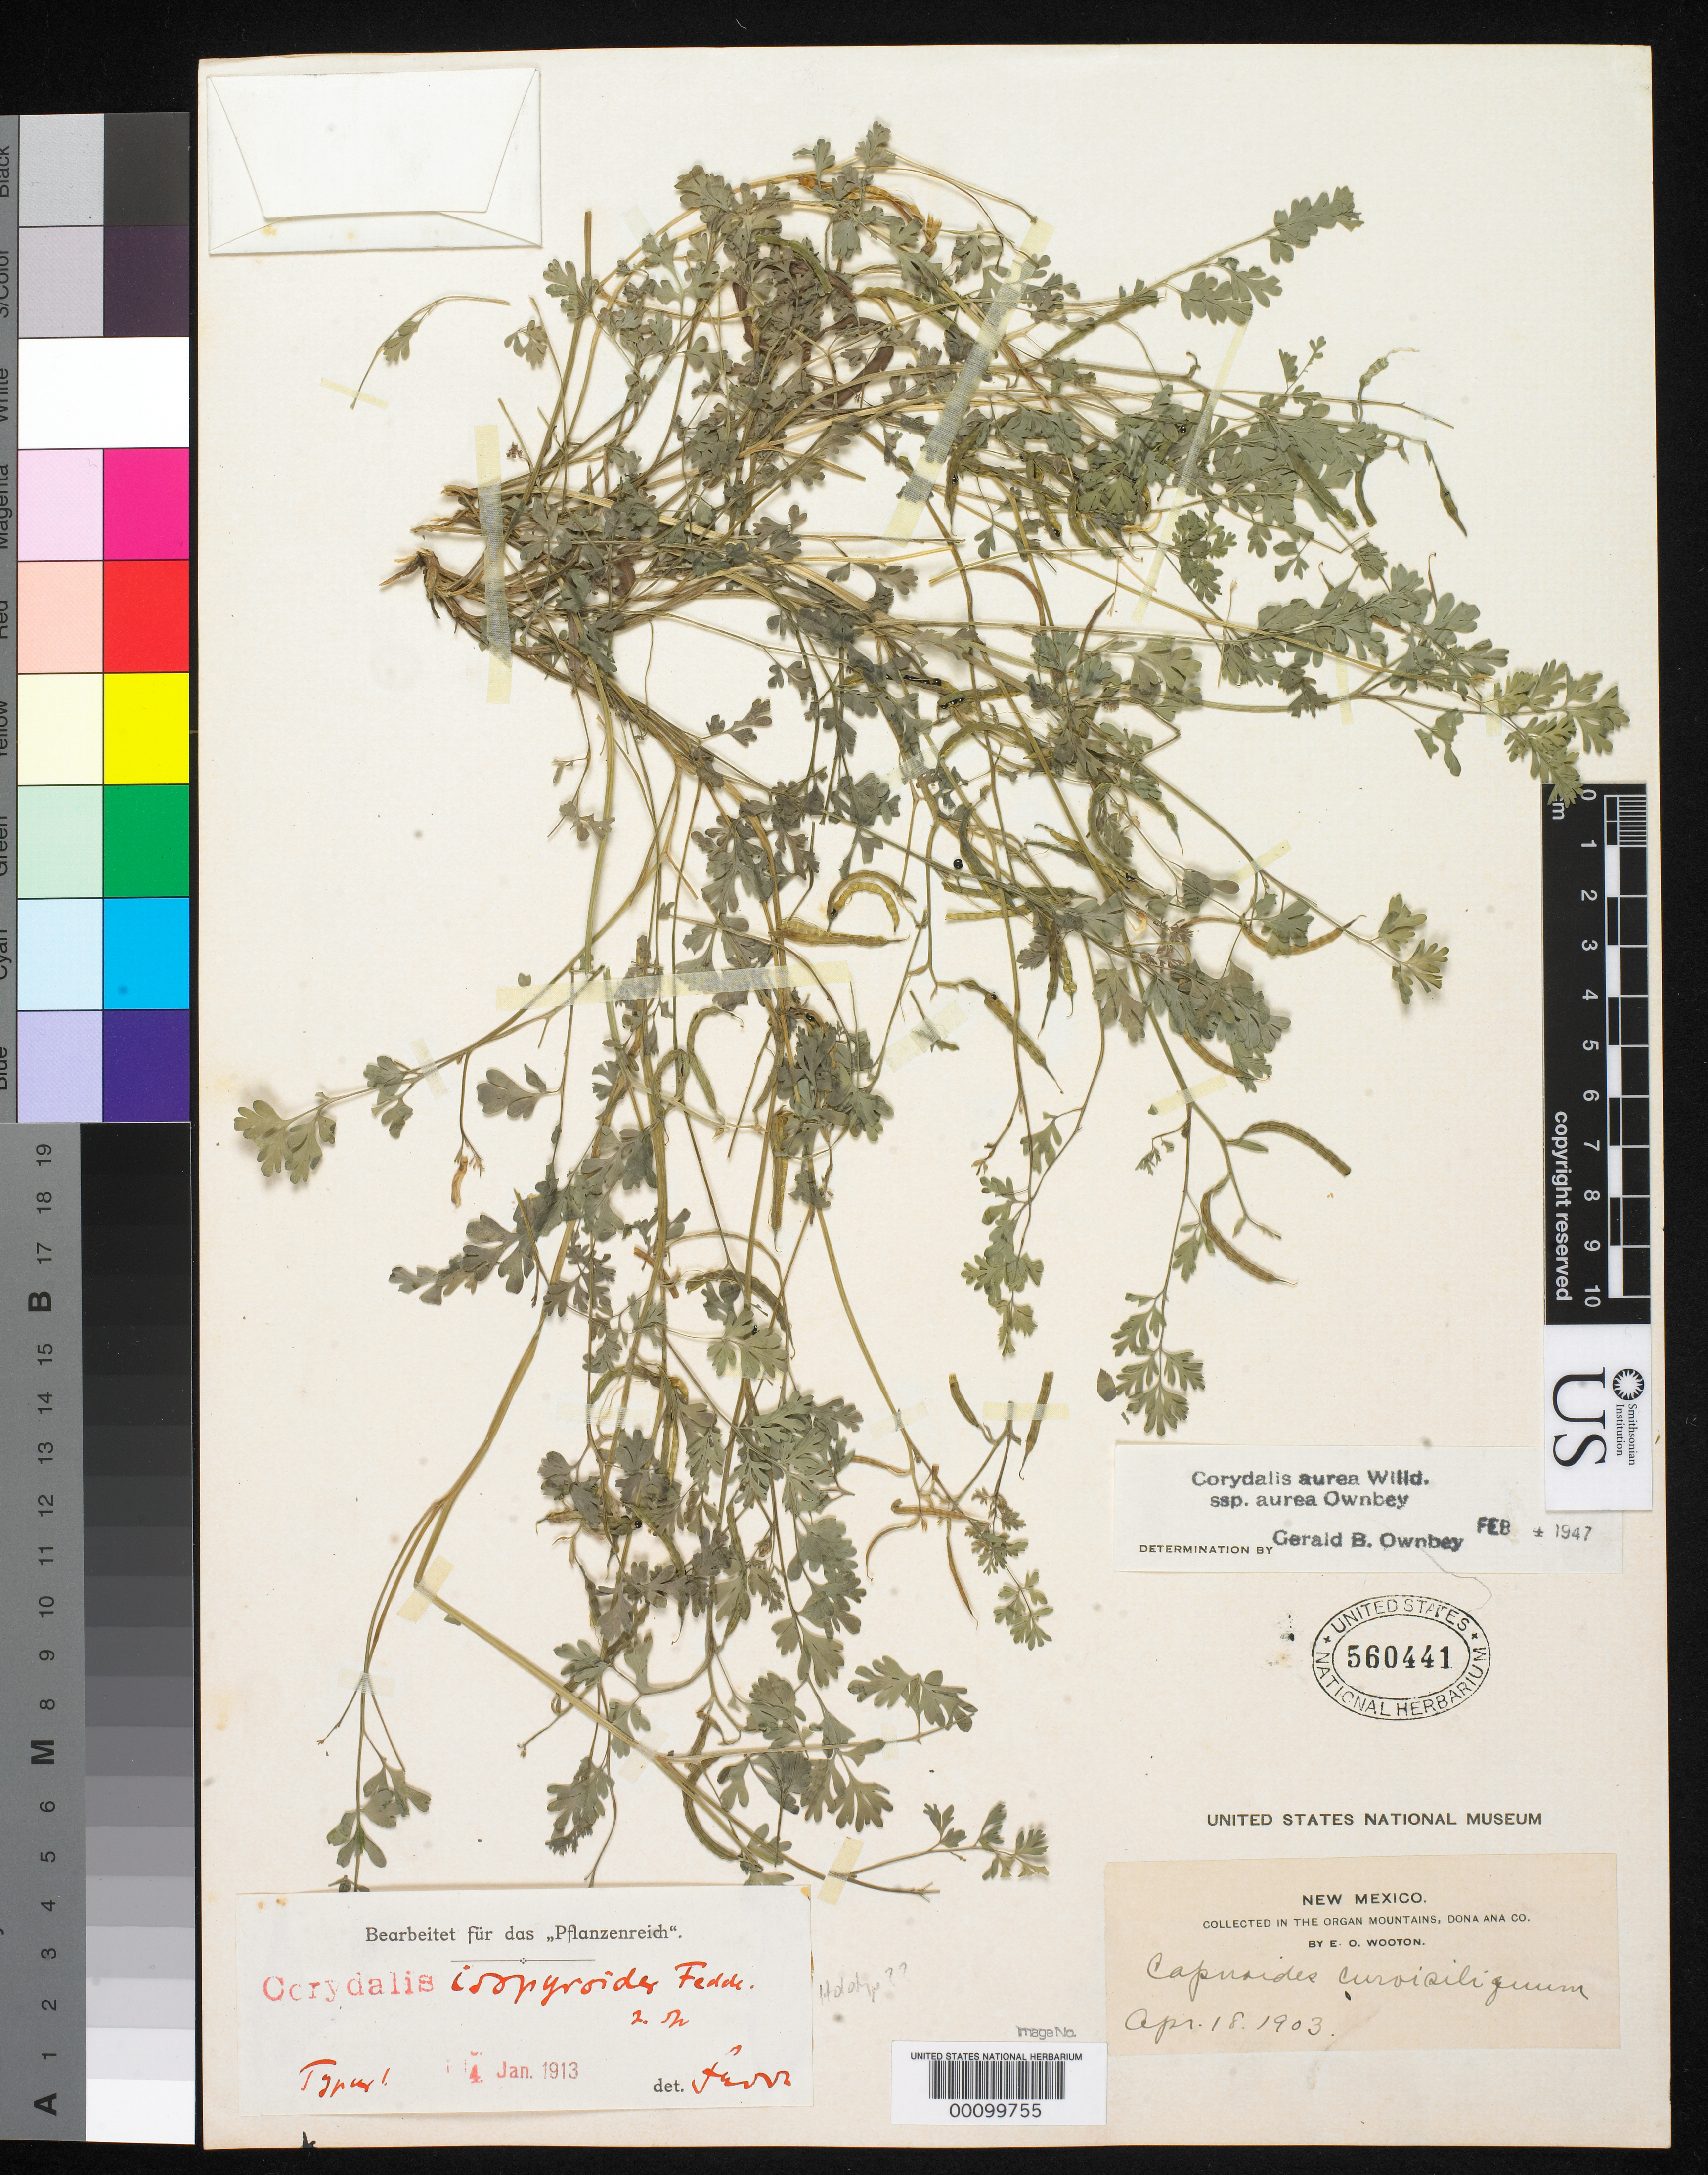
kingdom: Plantae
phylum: Tracheophyta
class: Magnoliopsida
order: Ranunculales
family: Papaveraceae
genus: Corydalis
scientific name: Corydalis isopyroides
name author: Fedde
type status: Possible Holotype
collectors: E. O. Wooton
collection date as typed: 18 Apr 1903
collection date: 1903-04-18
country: United States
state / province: New Mexico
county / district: Dona Ana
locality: Organ Mts.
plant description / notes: Annotated as "Typus!" by Fedde and possibly the holotype (no collection number or date cited in protologue, and no herbarium cited).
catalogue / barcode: US 560441